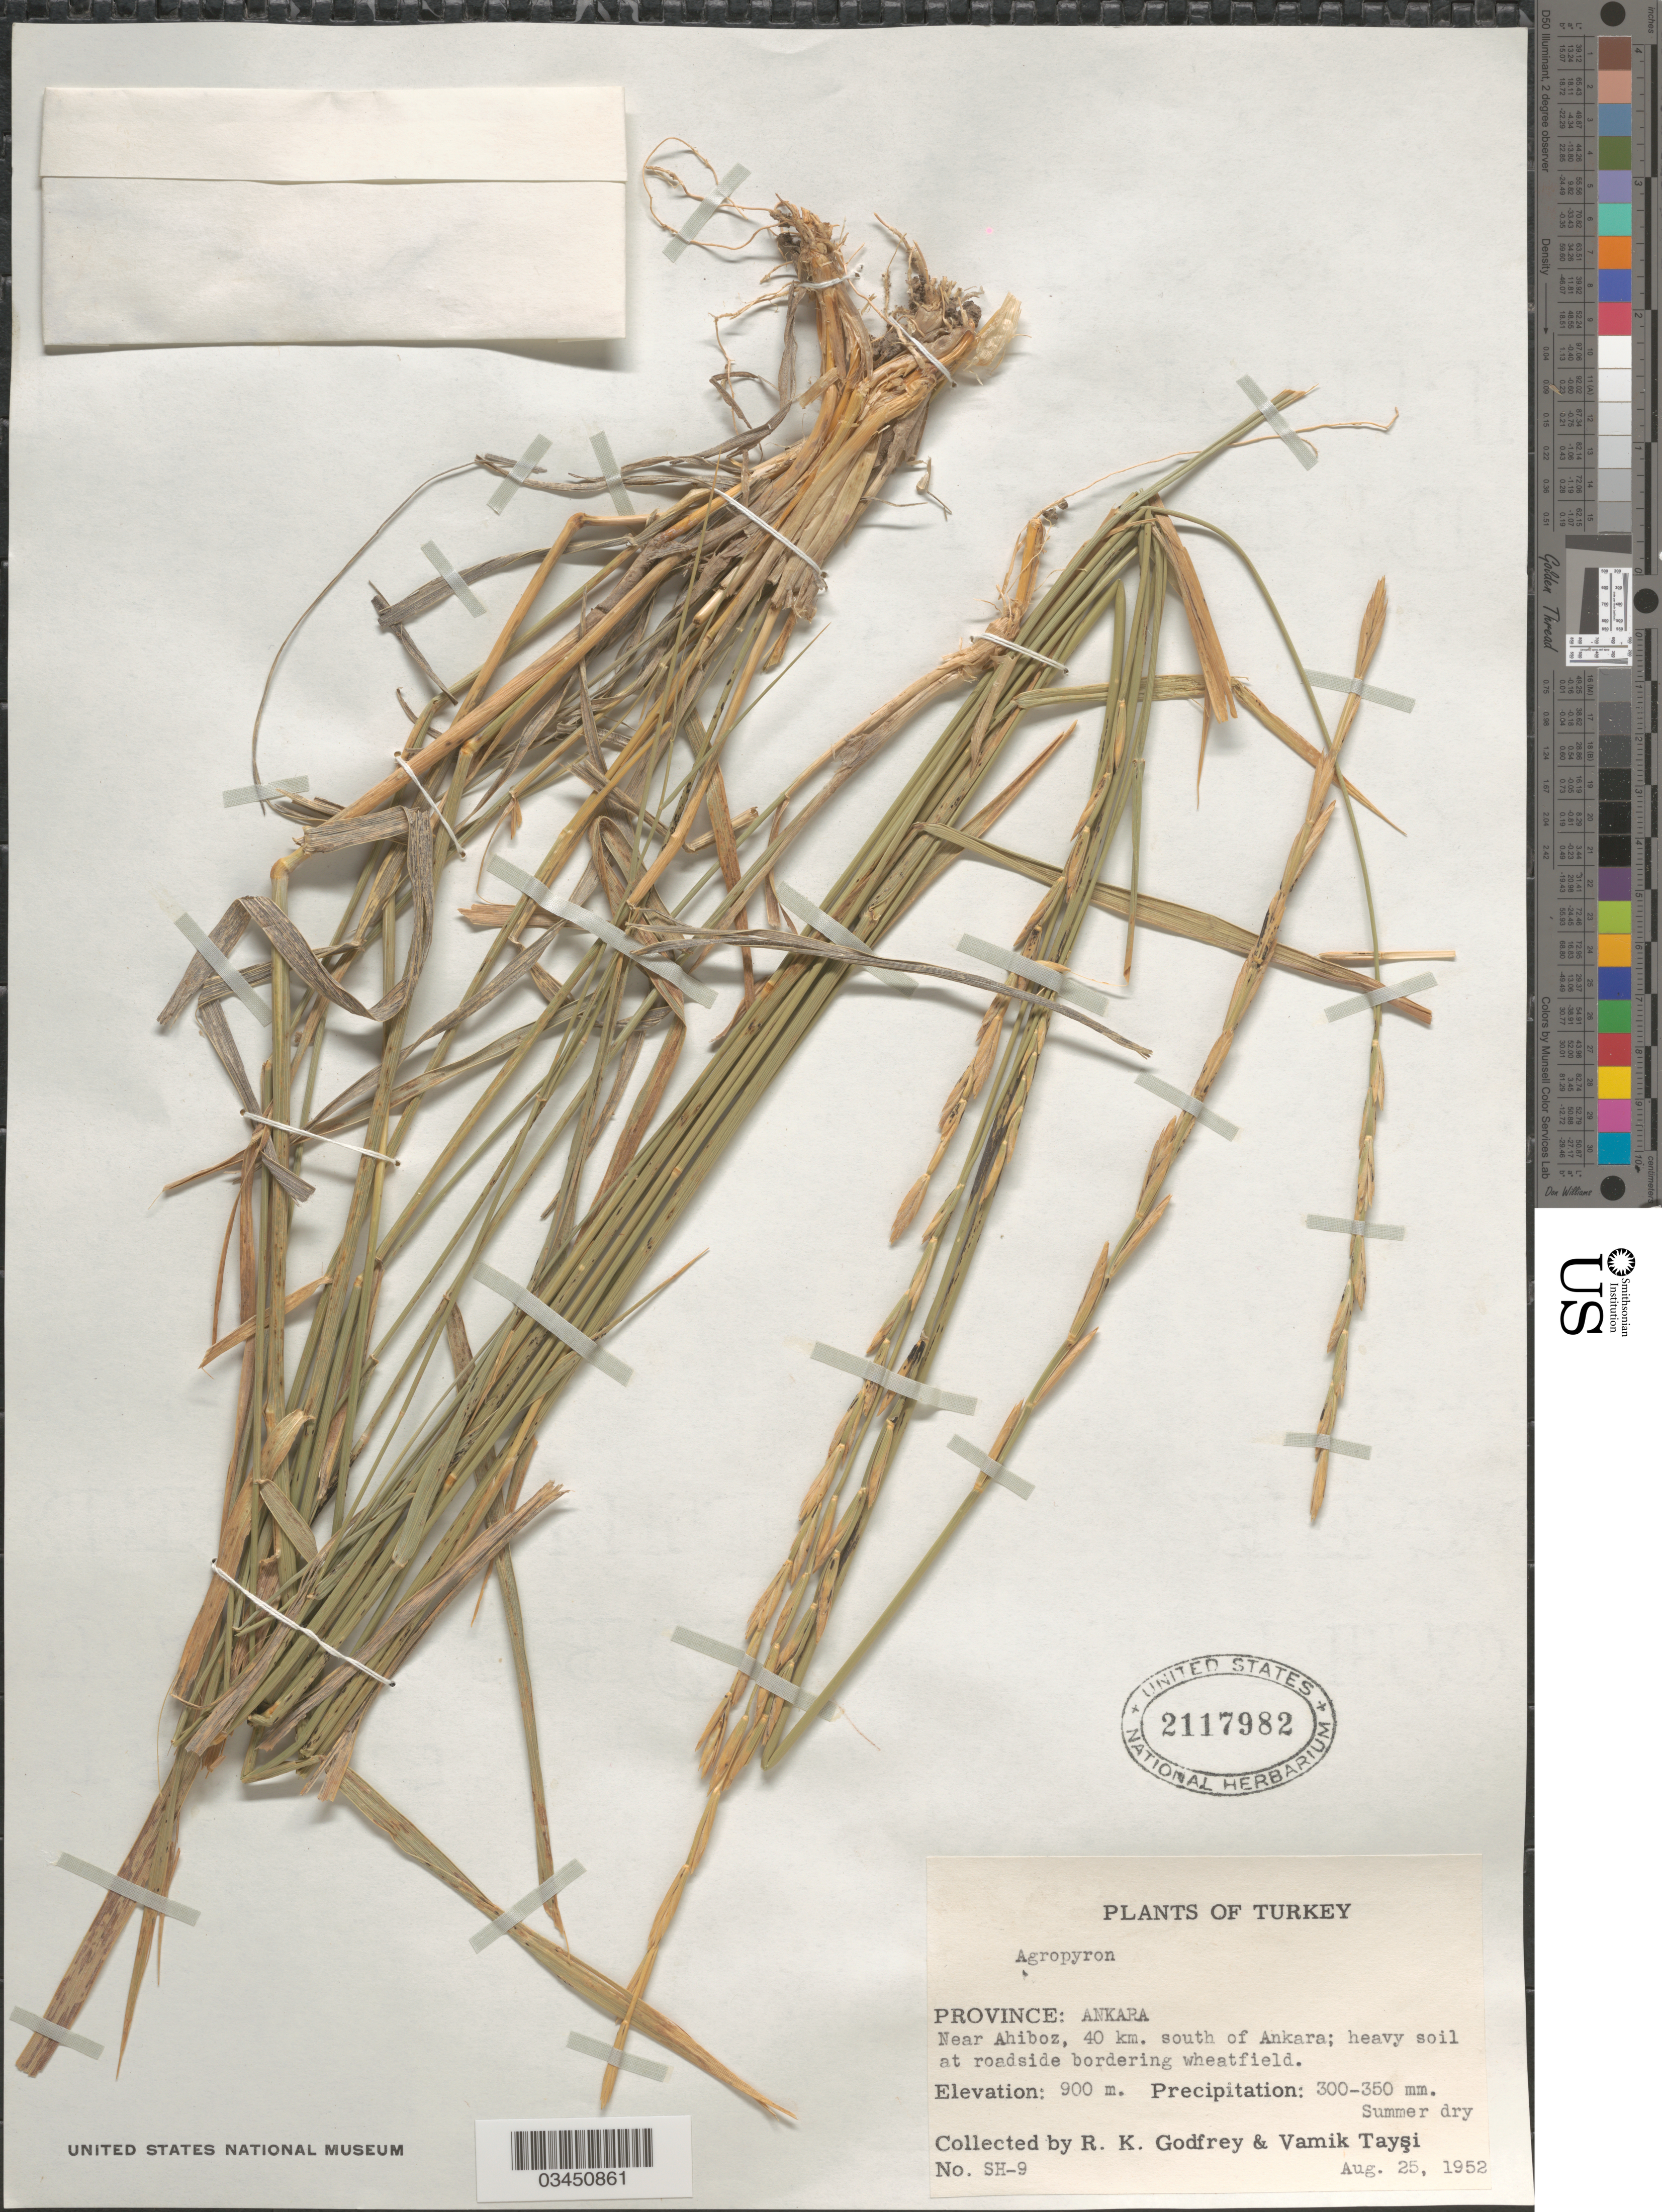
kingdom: Plantae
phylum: Tracheophyta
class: Liliopsida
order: Poales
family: Poaceae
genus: Elymus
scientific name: Elymus sp.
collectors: R. K. Godfrey & V. Taysi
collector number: SH-9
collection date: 1952-08-25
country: Turkey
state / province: Ankara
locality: Near Ahiboz, 40 km. south of Ankara; heavy soil at roadside bordering wheatfield.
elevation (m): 900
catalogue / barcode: US 2117982